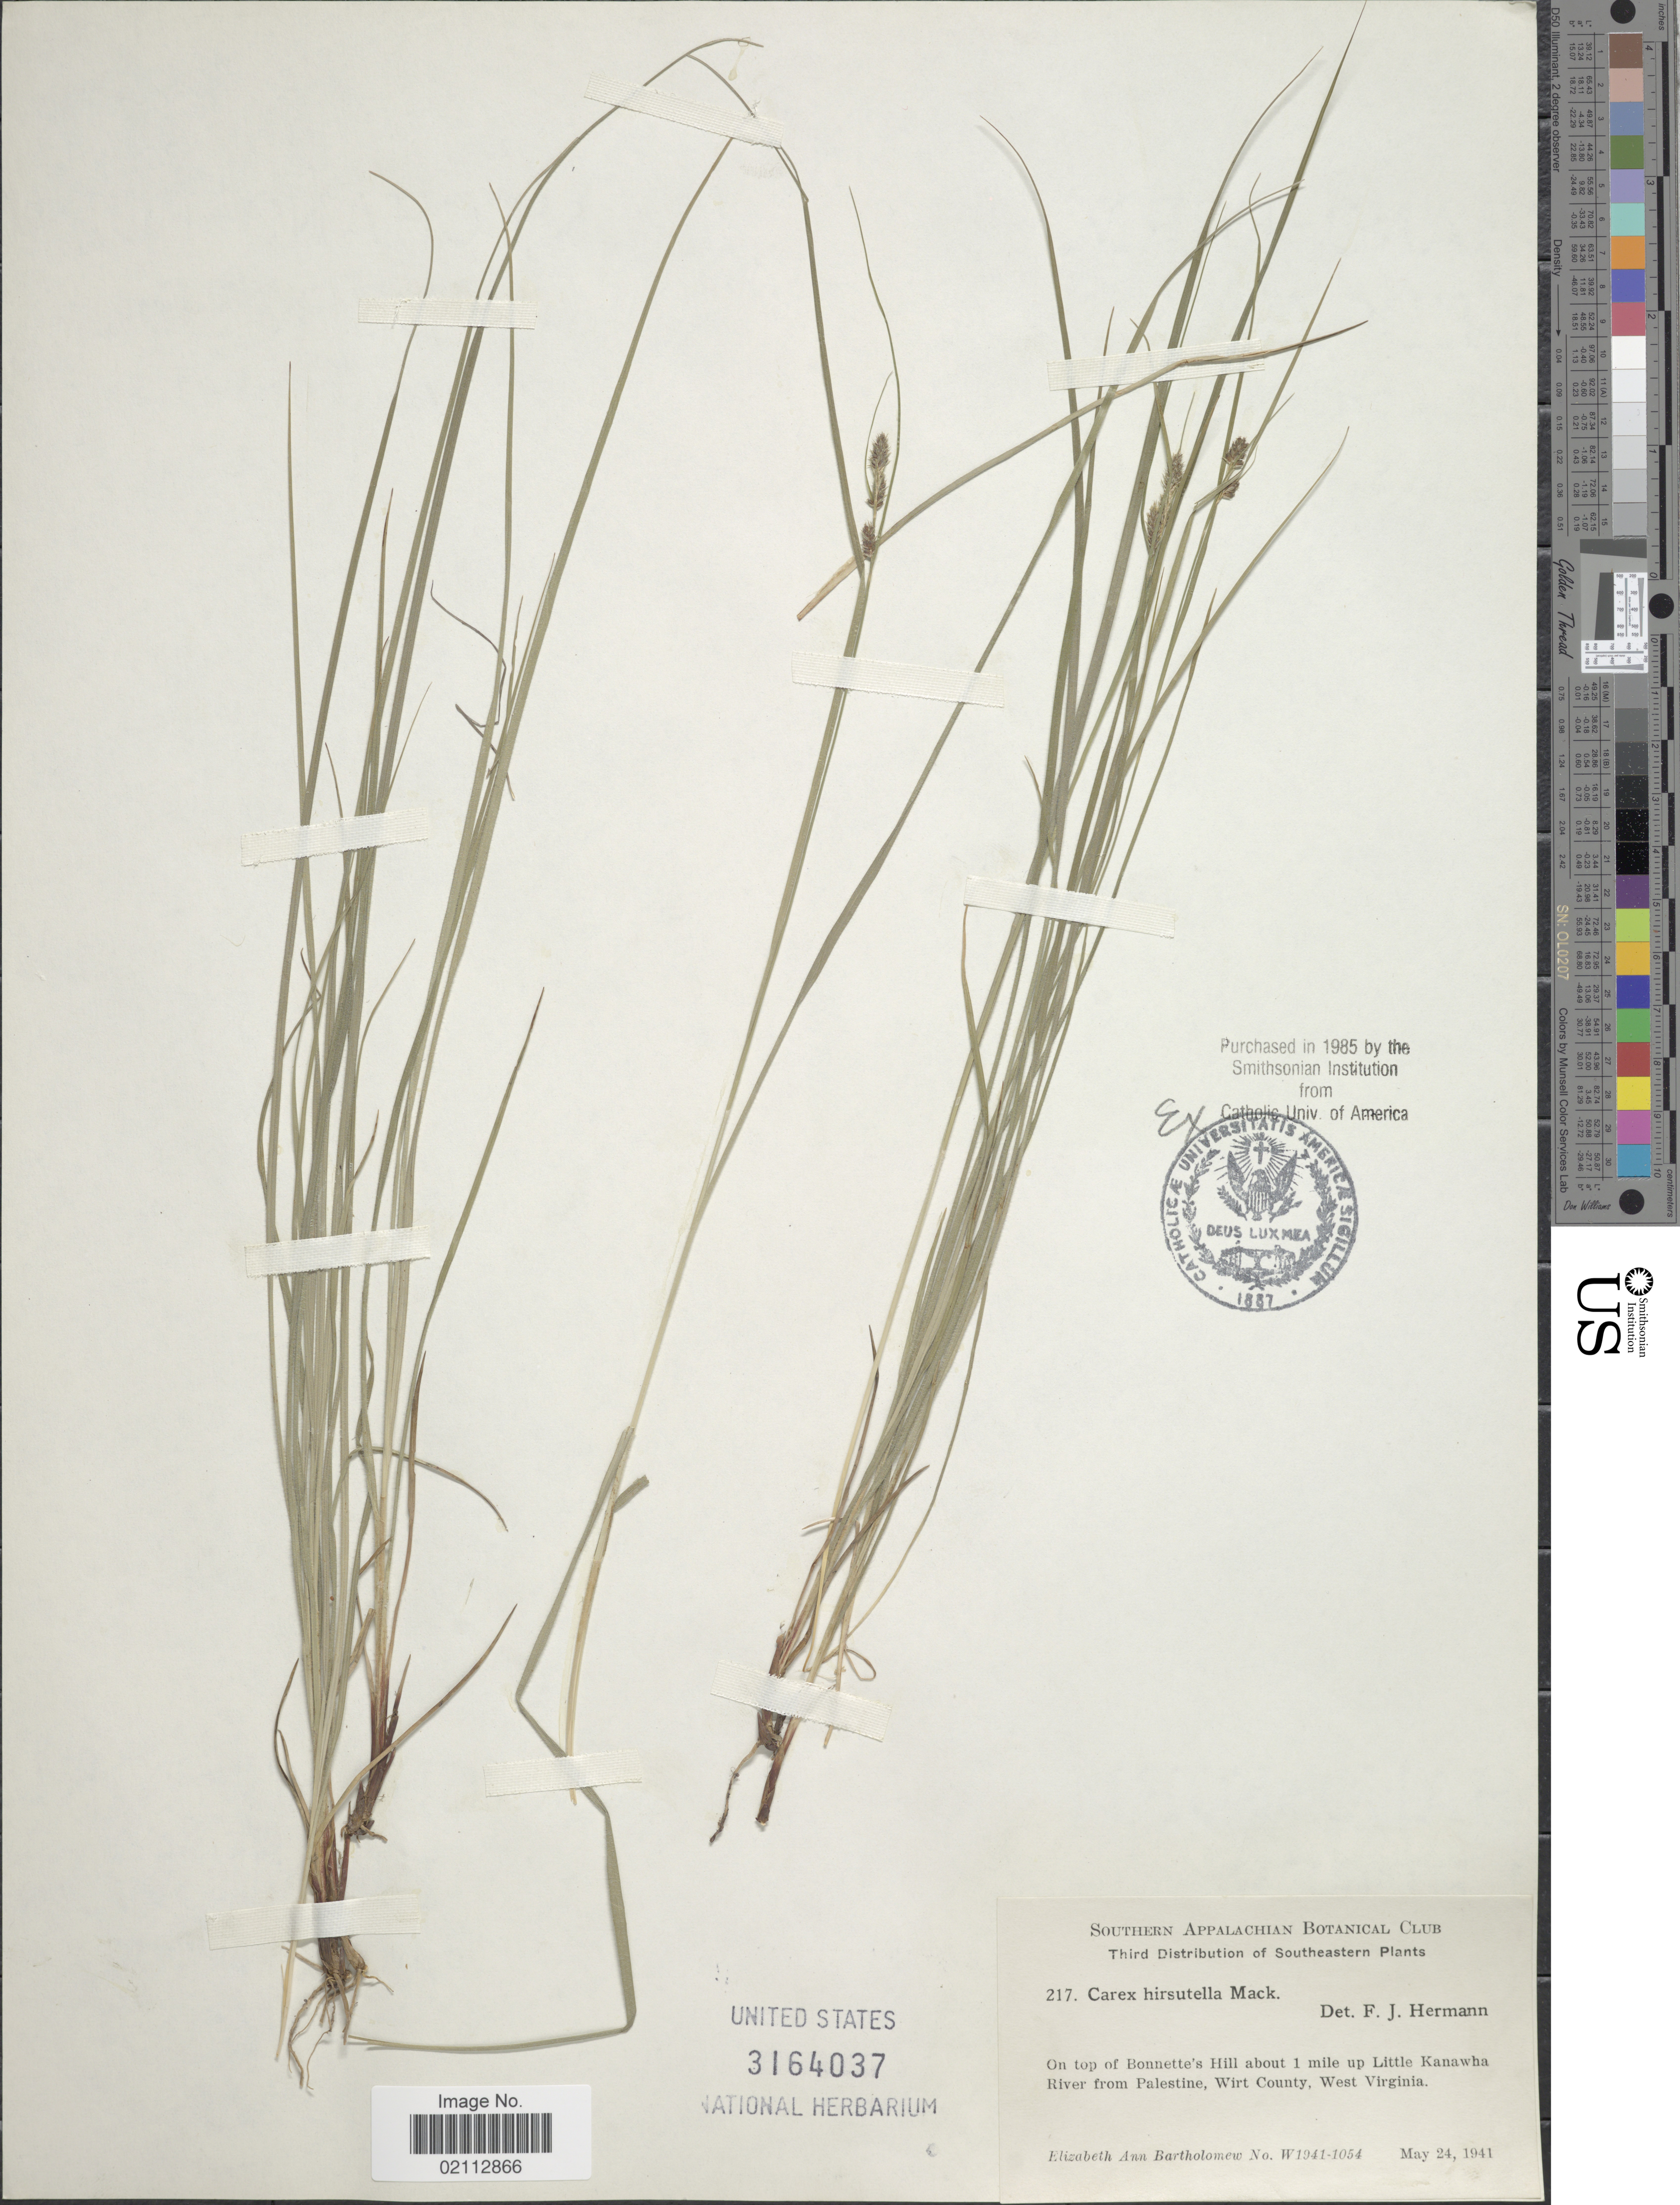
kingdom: Plantae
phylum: Tracheophyta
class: Liliopsida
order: Poales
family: Cyperaceae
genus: Carex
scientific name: Carex hirsutella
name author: Mack.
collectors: E. Bartholomew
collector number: W1941-1054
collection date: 1941-05-24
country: United States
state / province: West Virginia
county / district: Wirt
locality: Southeastern. On top of Bonnette's Hill about 1 mile up Little Kanawha River from Palestine, Wirt County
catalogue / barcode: US 3164037